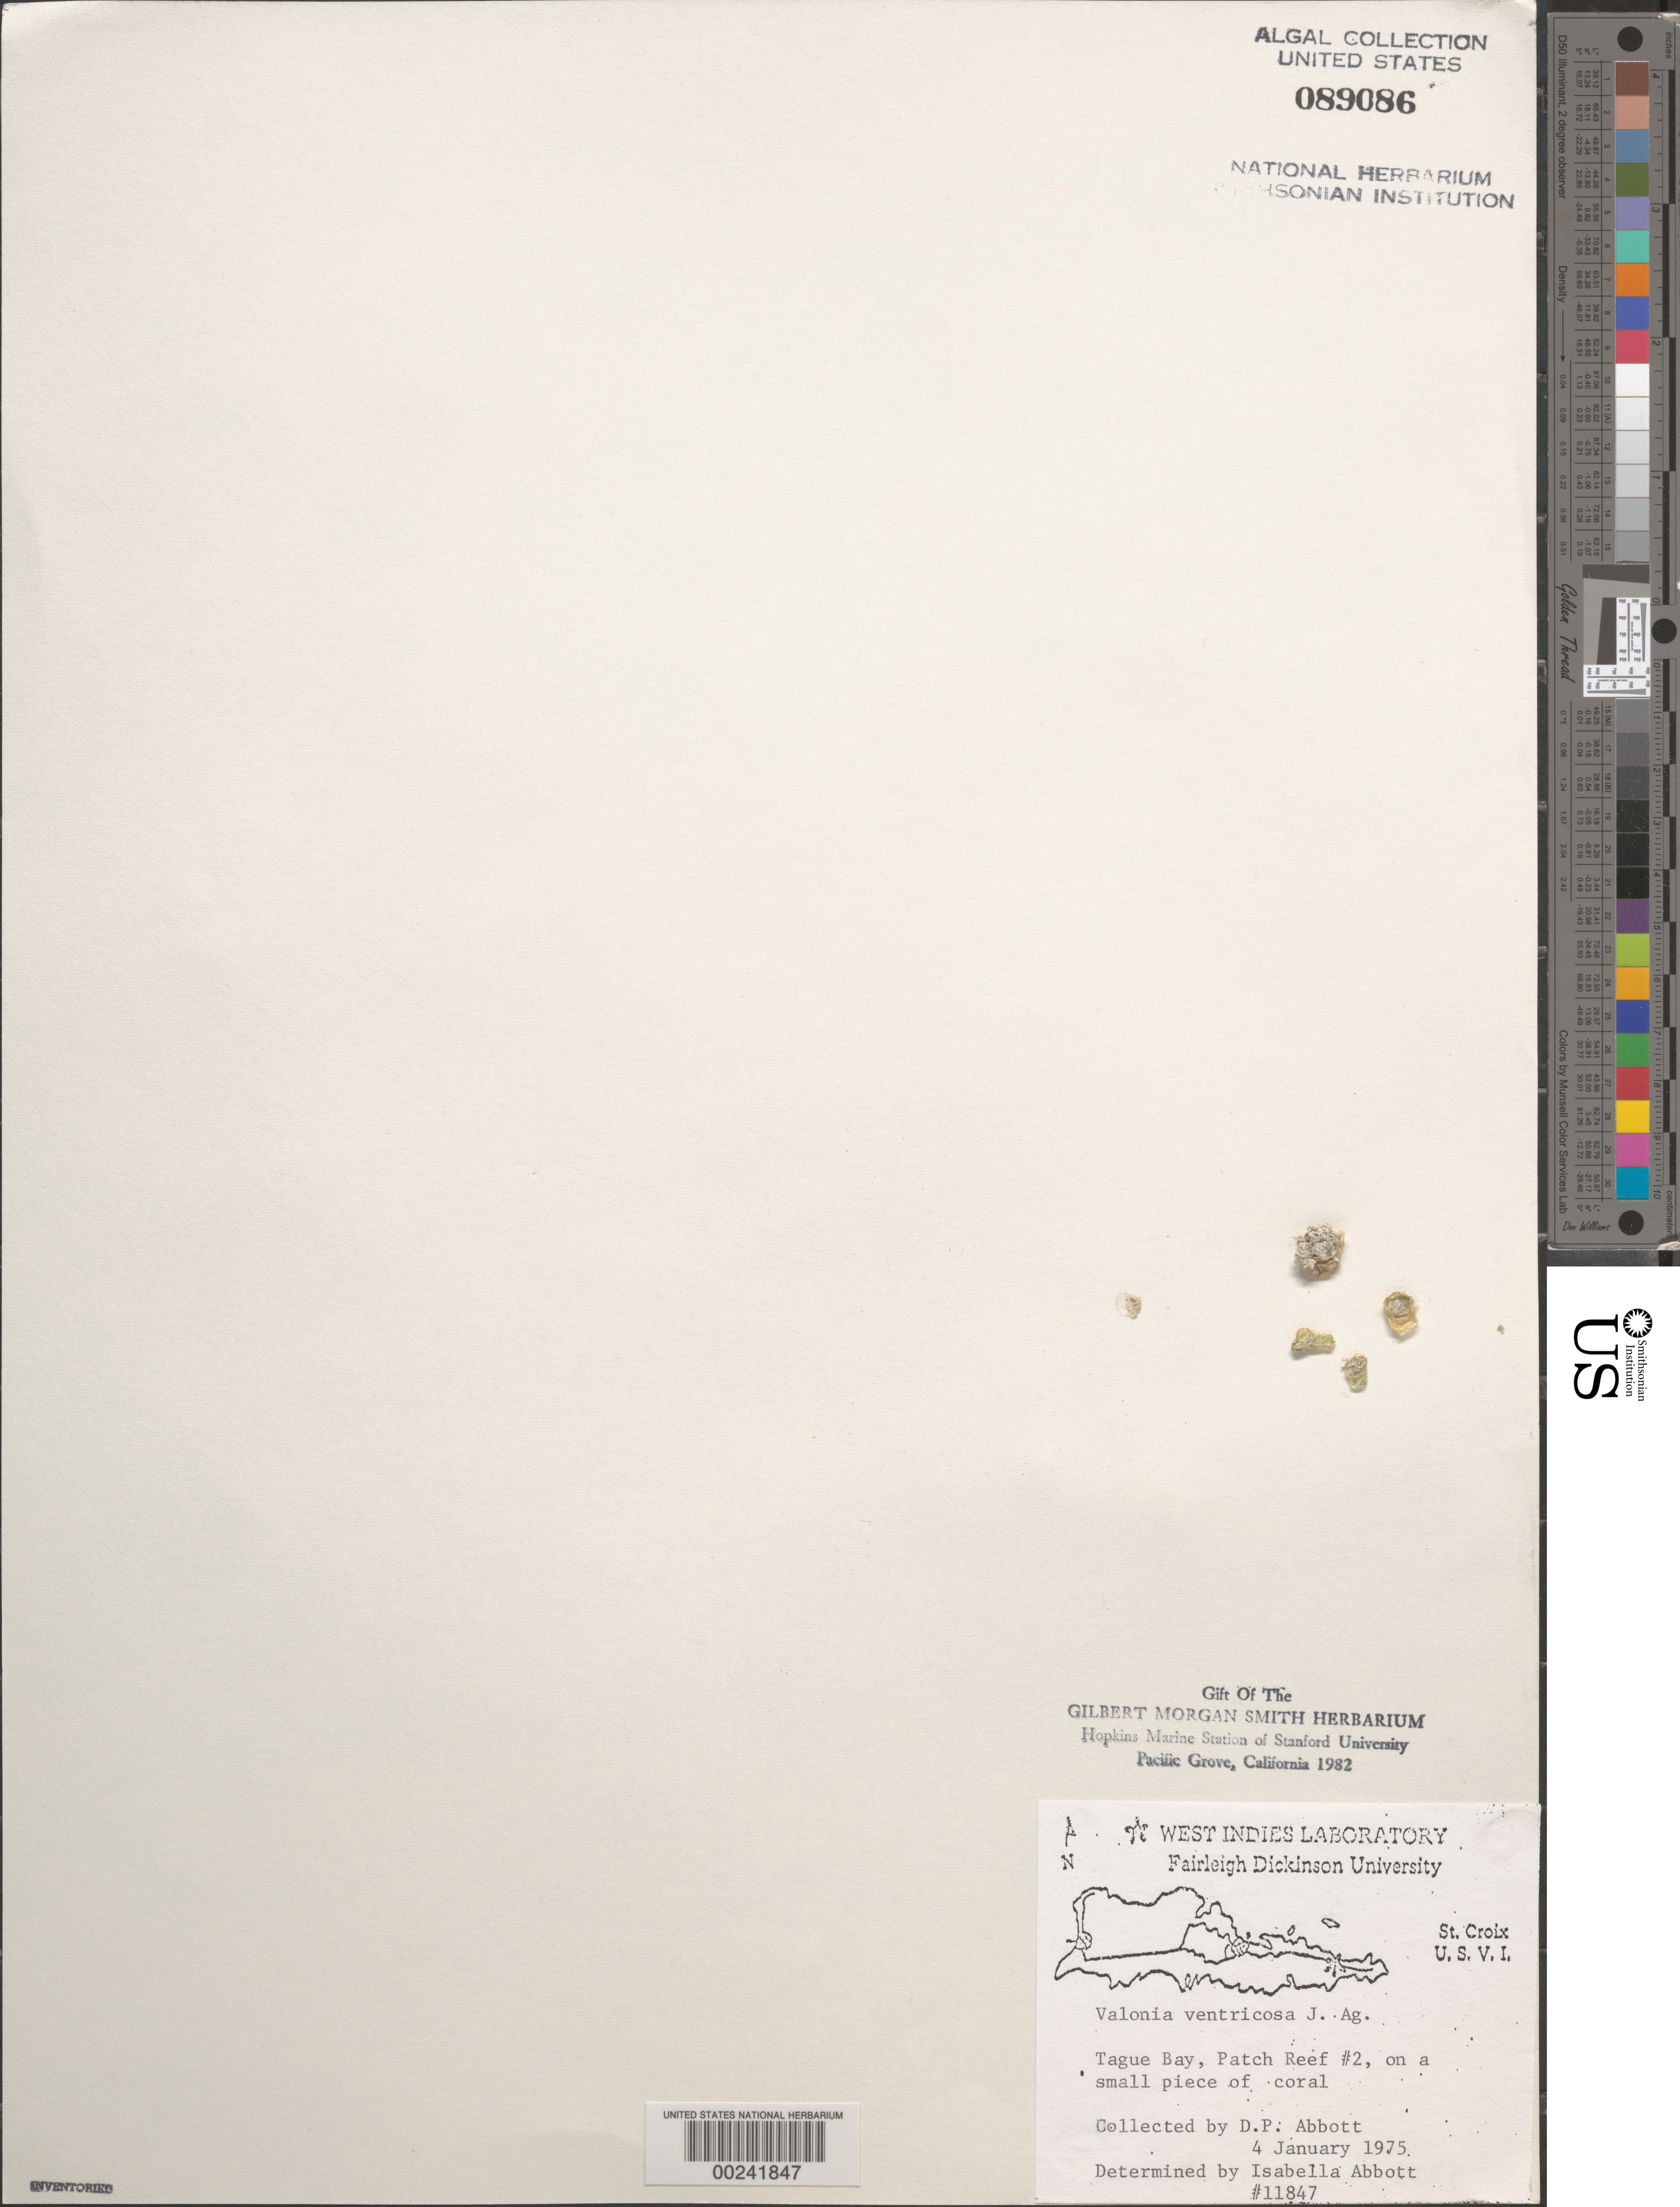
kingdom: Plantae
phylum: Chlorophyta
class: Ulvophyceae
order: Siphonocladales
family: Valoniaceae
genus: Valonia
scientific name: Valonia ventricosa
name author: J. Agardh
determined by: Abbott, Isabella A.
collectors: D. P. Abbott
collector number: IAA 11847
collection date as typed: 04 Jan 1975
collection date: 1975-01-04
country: U.S. Virgin Islands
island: St. Croix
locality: Tague Bay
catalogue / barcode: US 89086